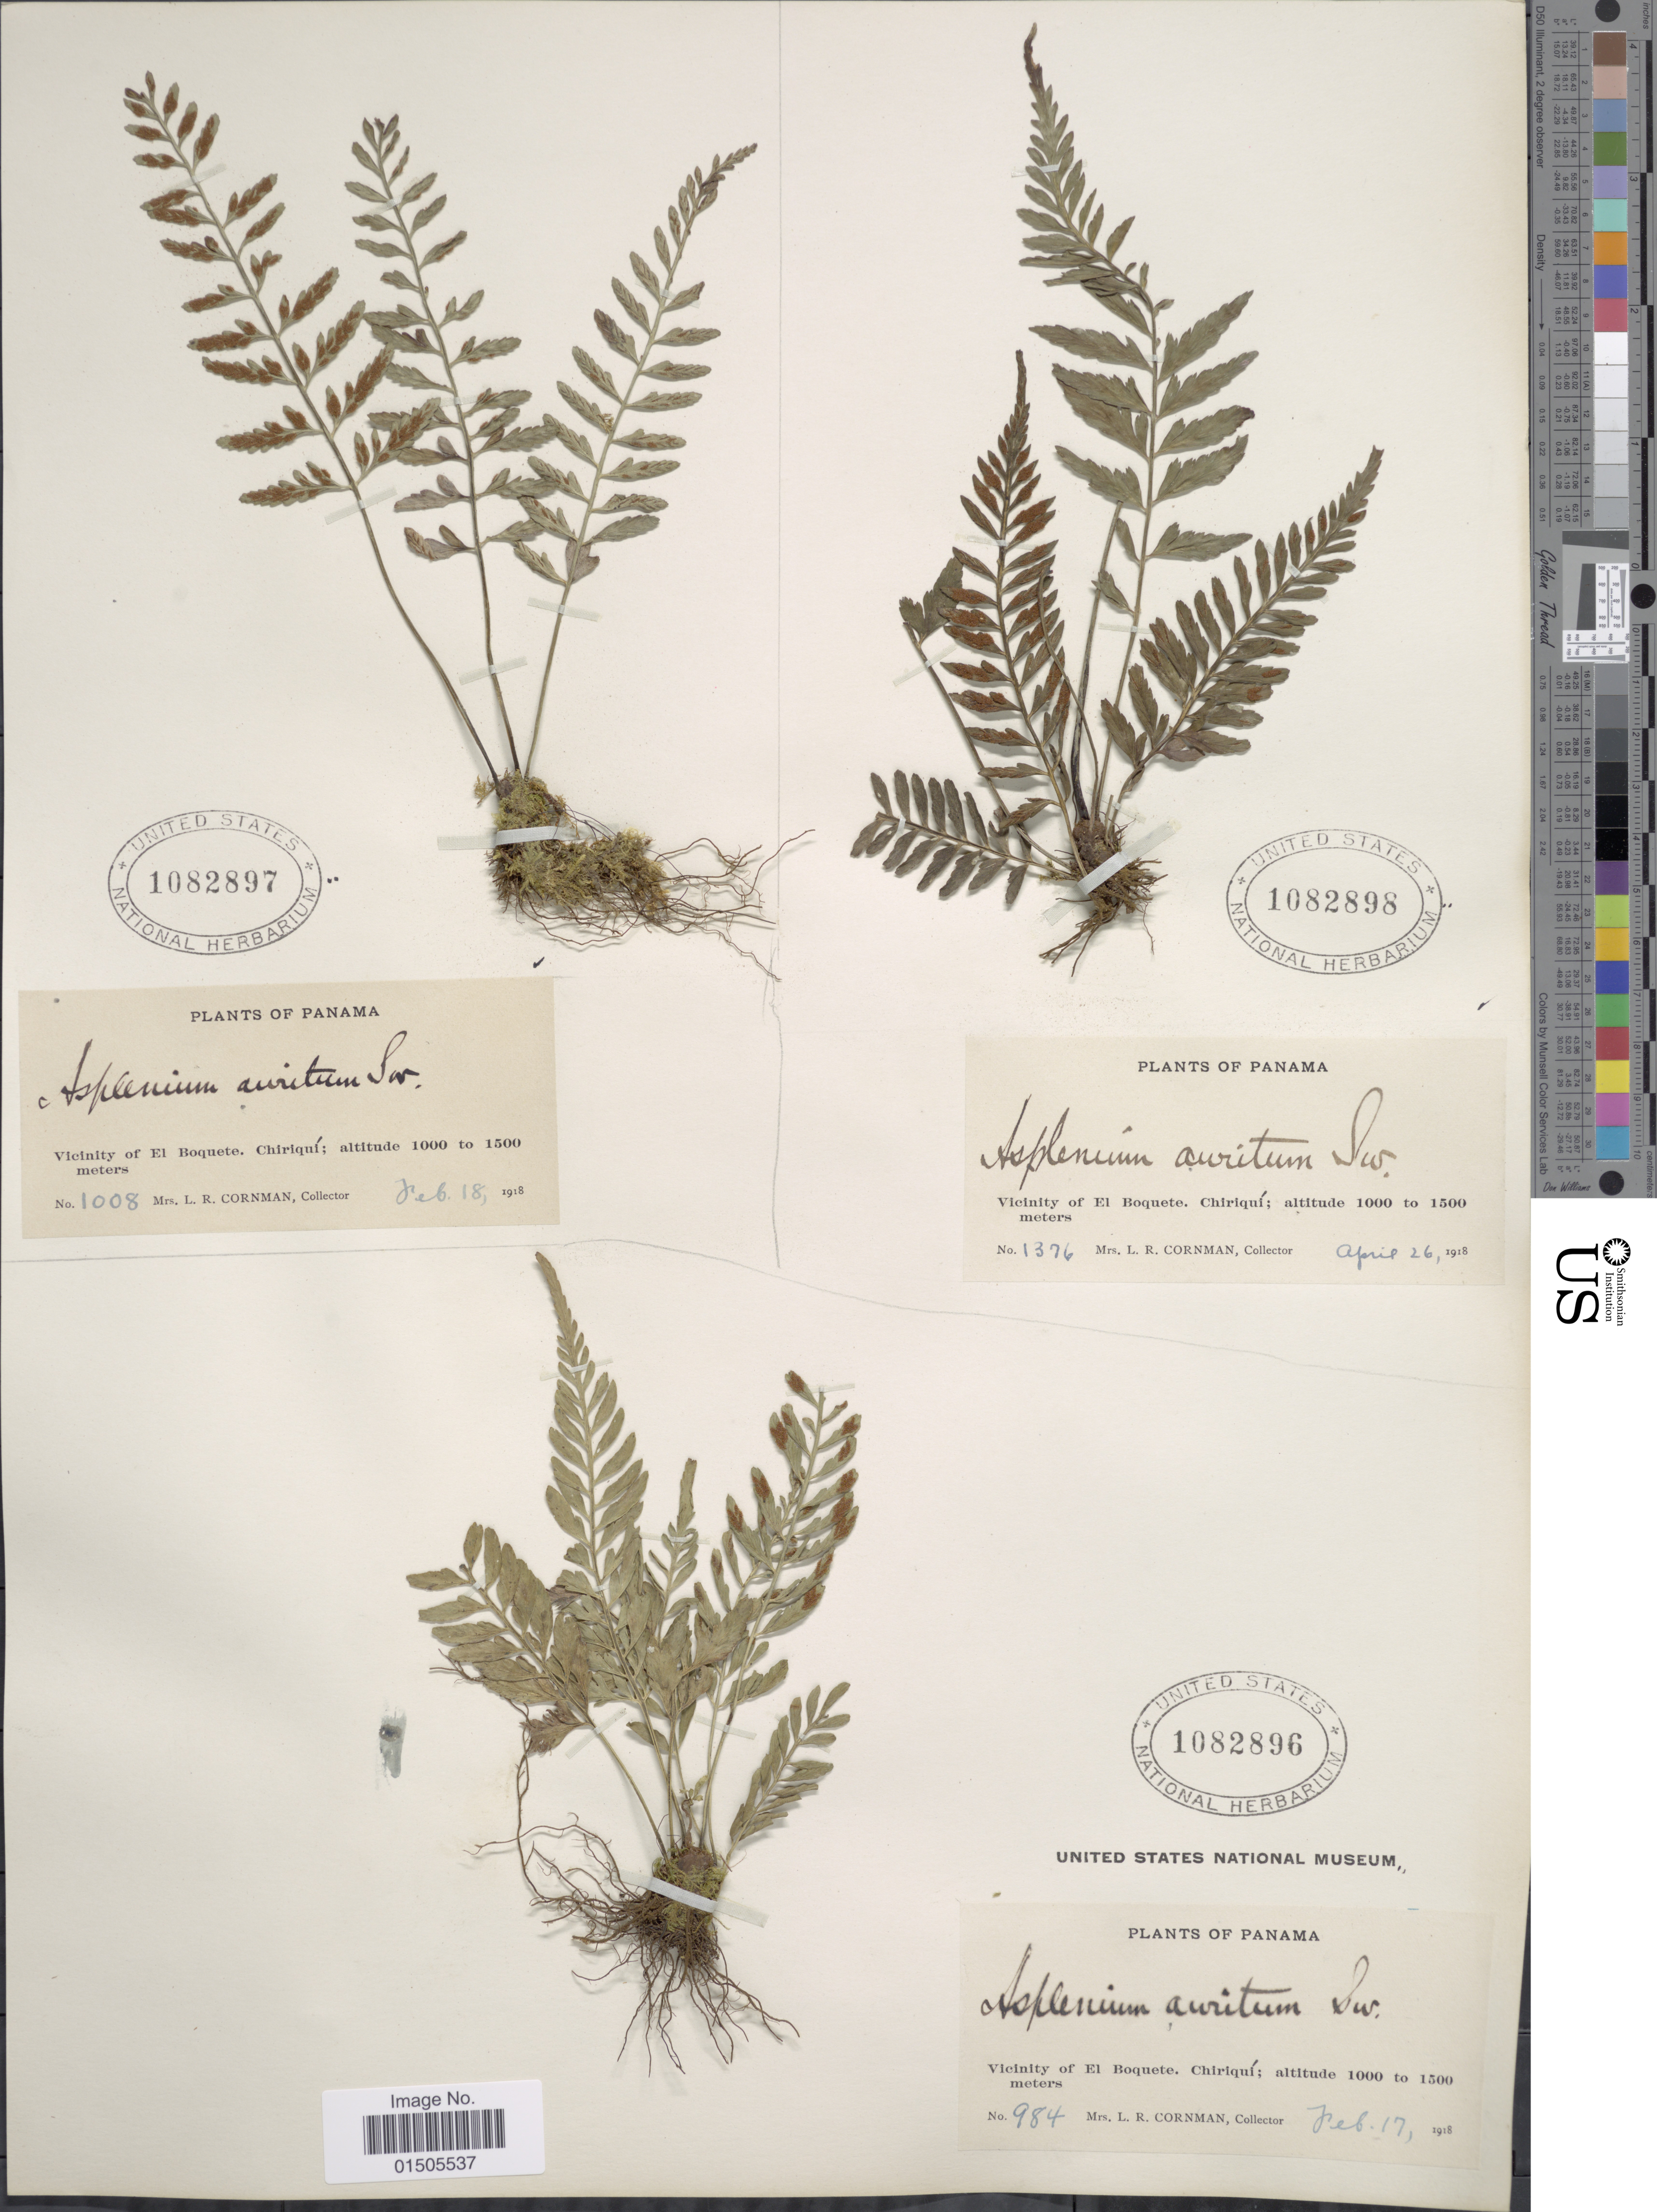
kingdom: Plantae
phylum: Tracheophyta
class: Polypodiopsida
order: Polypodiales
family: Aspleniaceae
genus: Asplenium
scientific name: Asplenium auritum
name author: Sw.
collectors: L. Cornman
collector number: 1376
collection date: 1918-04-22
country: Panama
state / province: Chiriqui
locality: Vicinity of El Boquete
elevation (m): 1000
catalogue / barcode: US 1082898-2